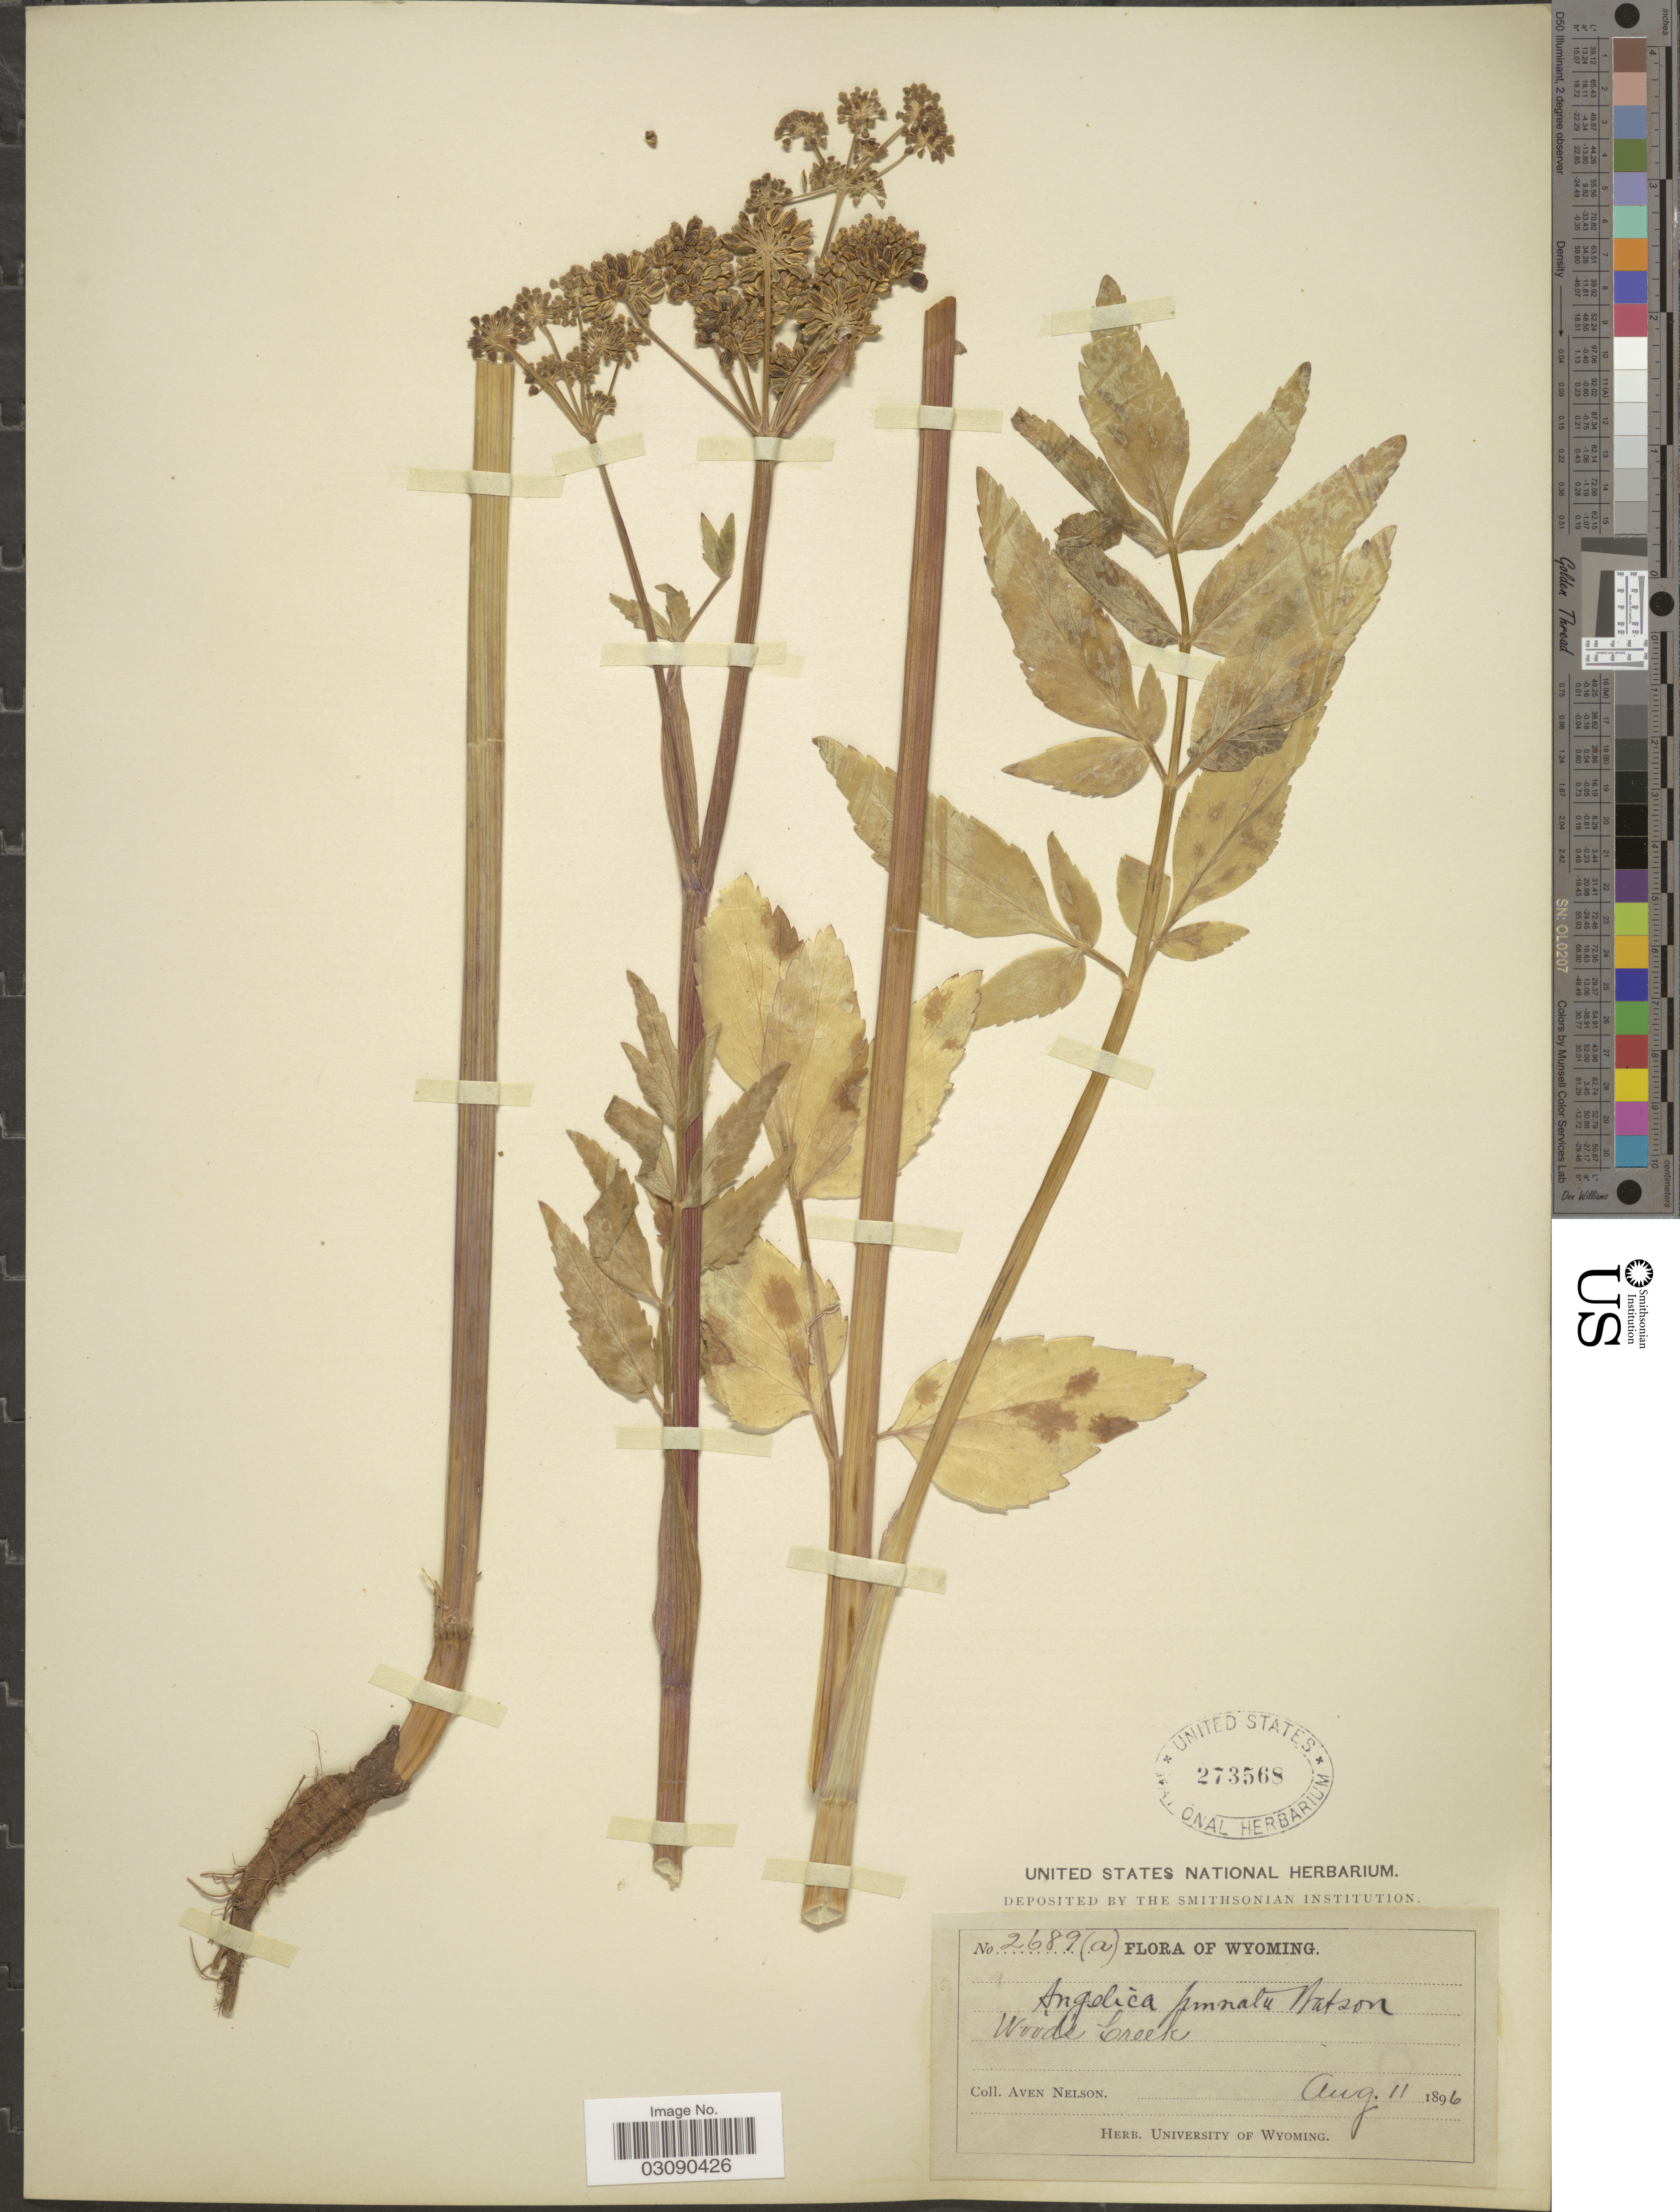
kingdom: Plantae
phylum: Tracheophyta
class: Magnoliopsida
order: Apiales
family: Apiaceae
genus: Angelica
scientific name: Angelica pinnata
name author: S. Watson in C. King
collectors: A. Nelson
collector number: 2689(a)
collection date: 1896-08-11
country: United States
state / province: Wyoming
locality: Woods Creek.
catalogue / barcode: US 273568